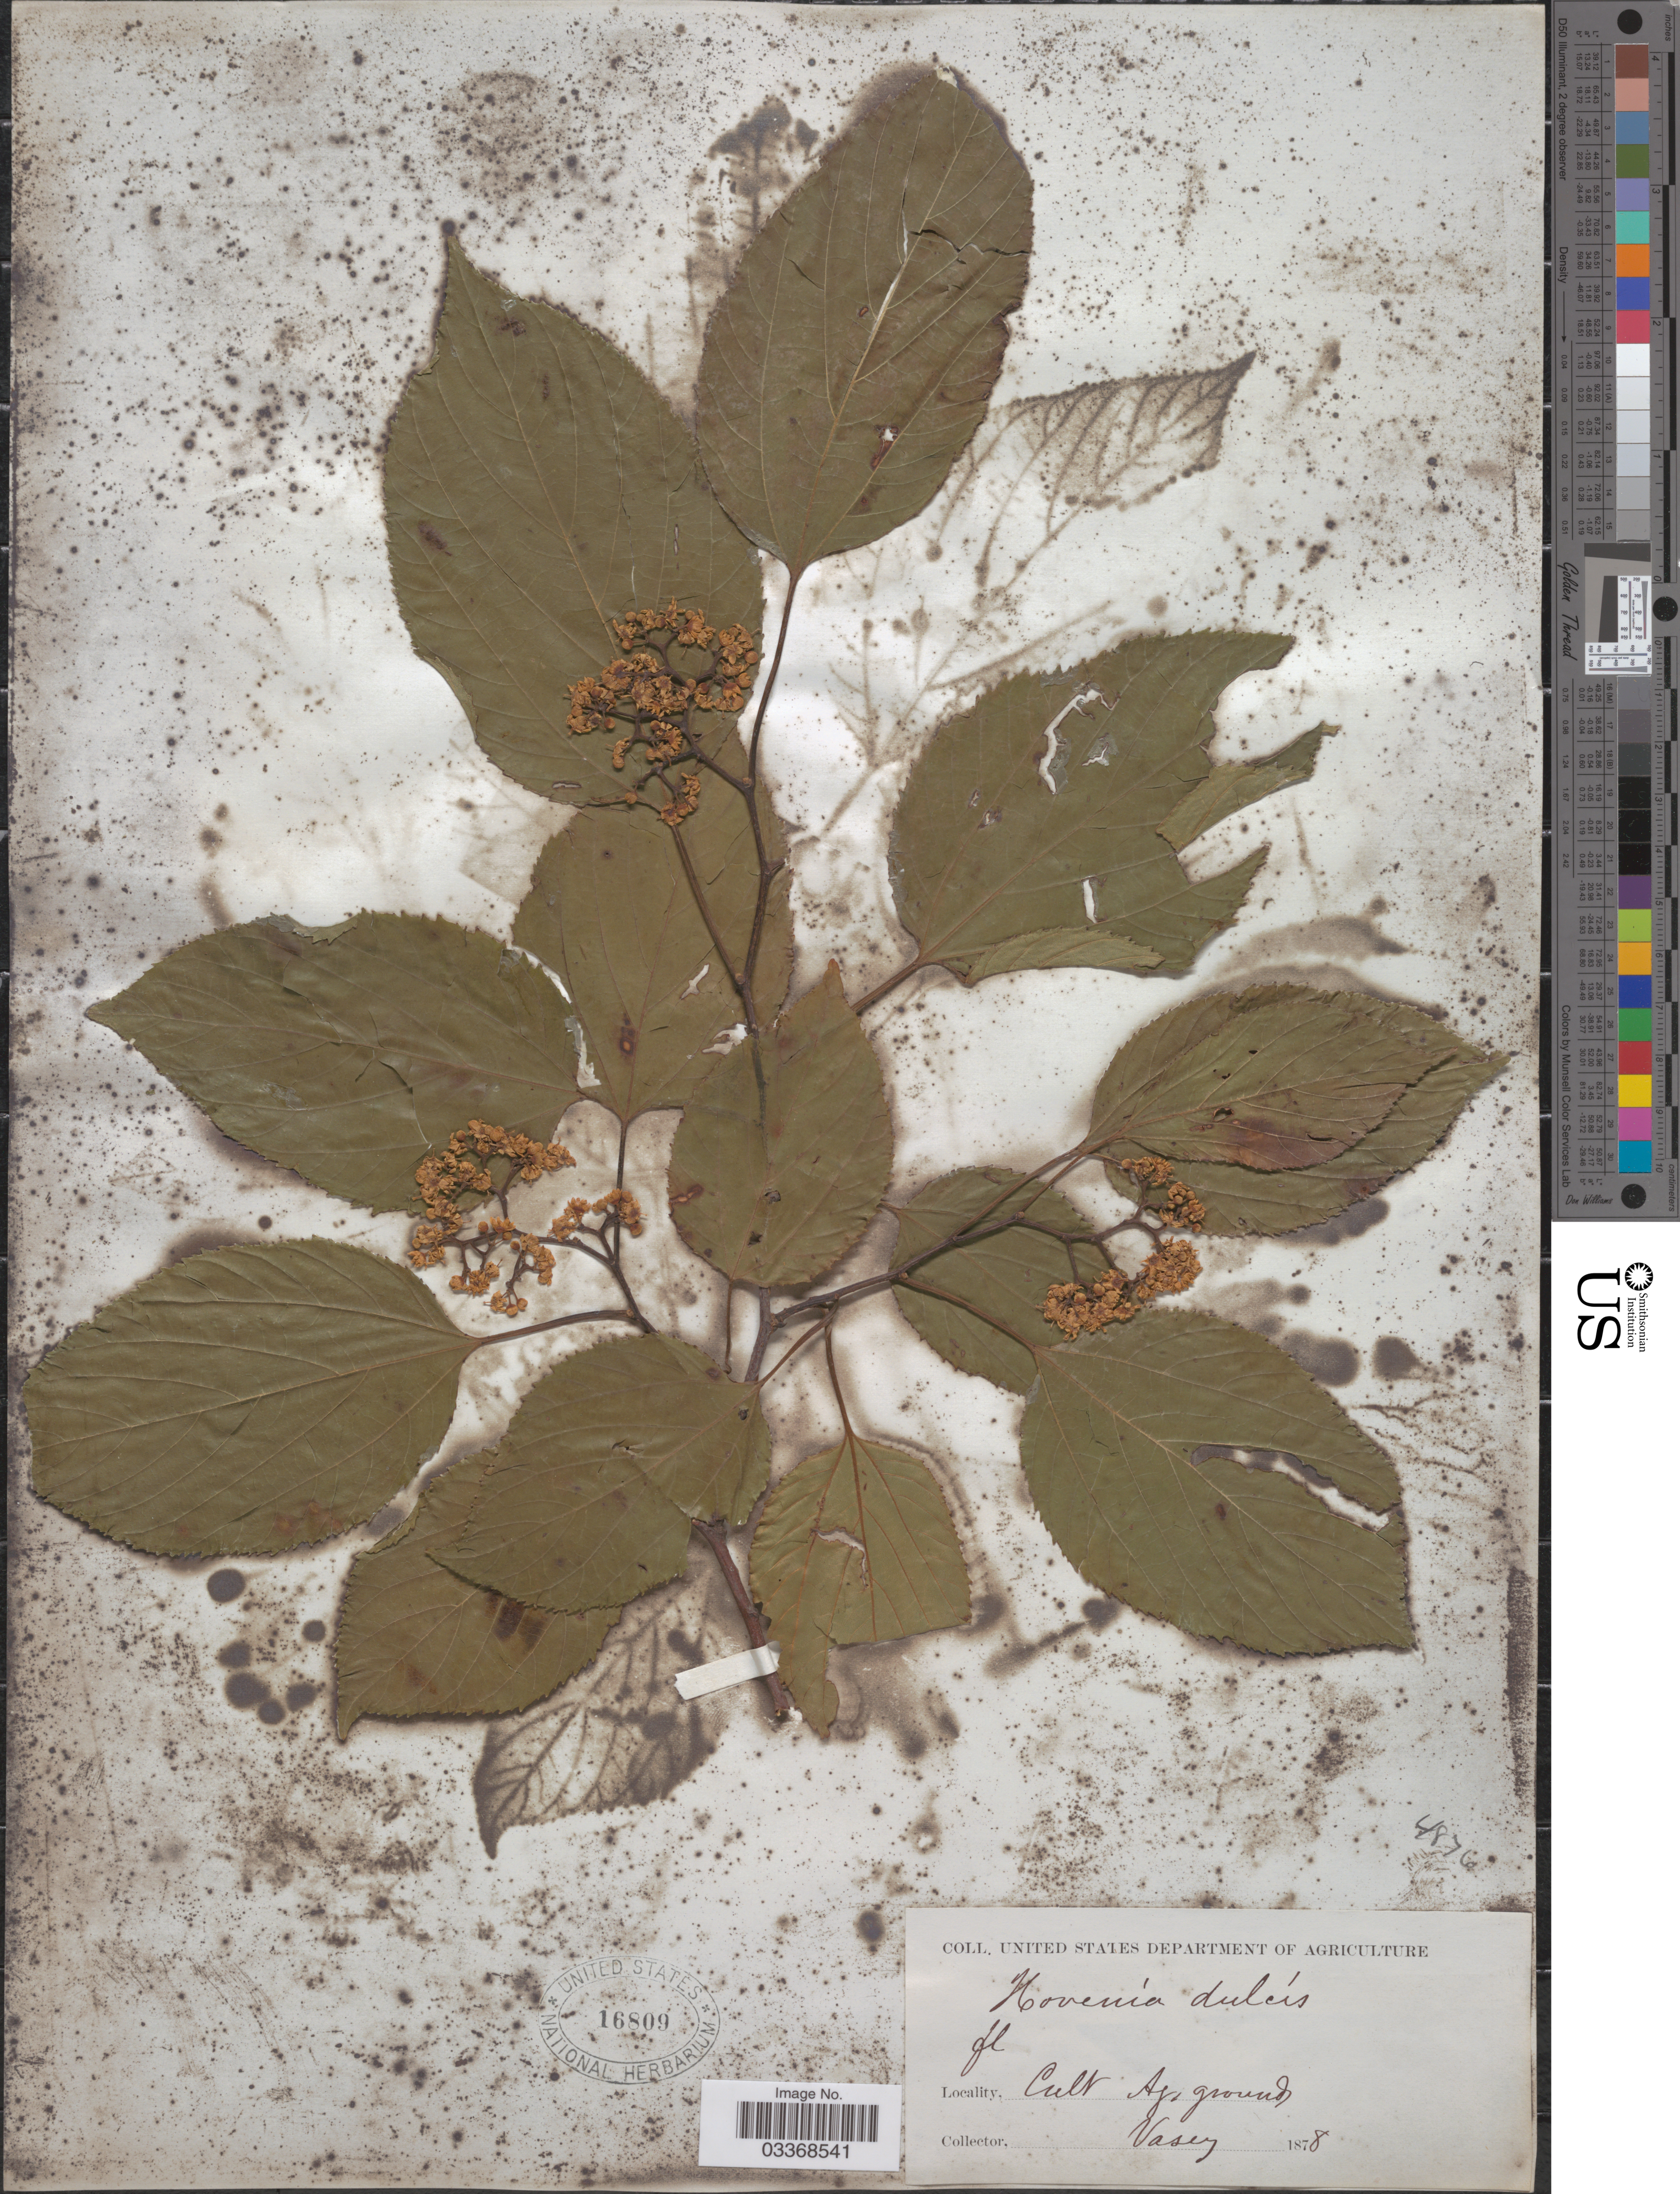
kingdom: Plantae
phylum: Tracheophyta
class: Magnoliopsida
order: Rosales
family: Rhamnaceae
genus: Hovenia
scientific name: Hovenia dulcis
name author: Thunb.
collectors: Vasey, --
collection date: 1878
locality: Ag. grounds.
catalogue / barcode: US 16809